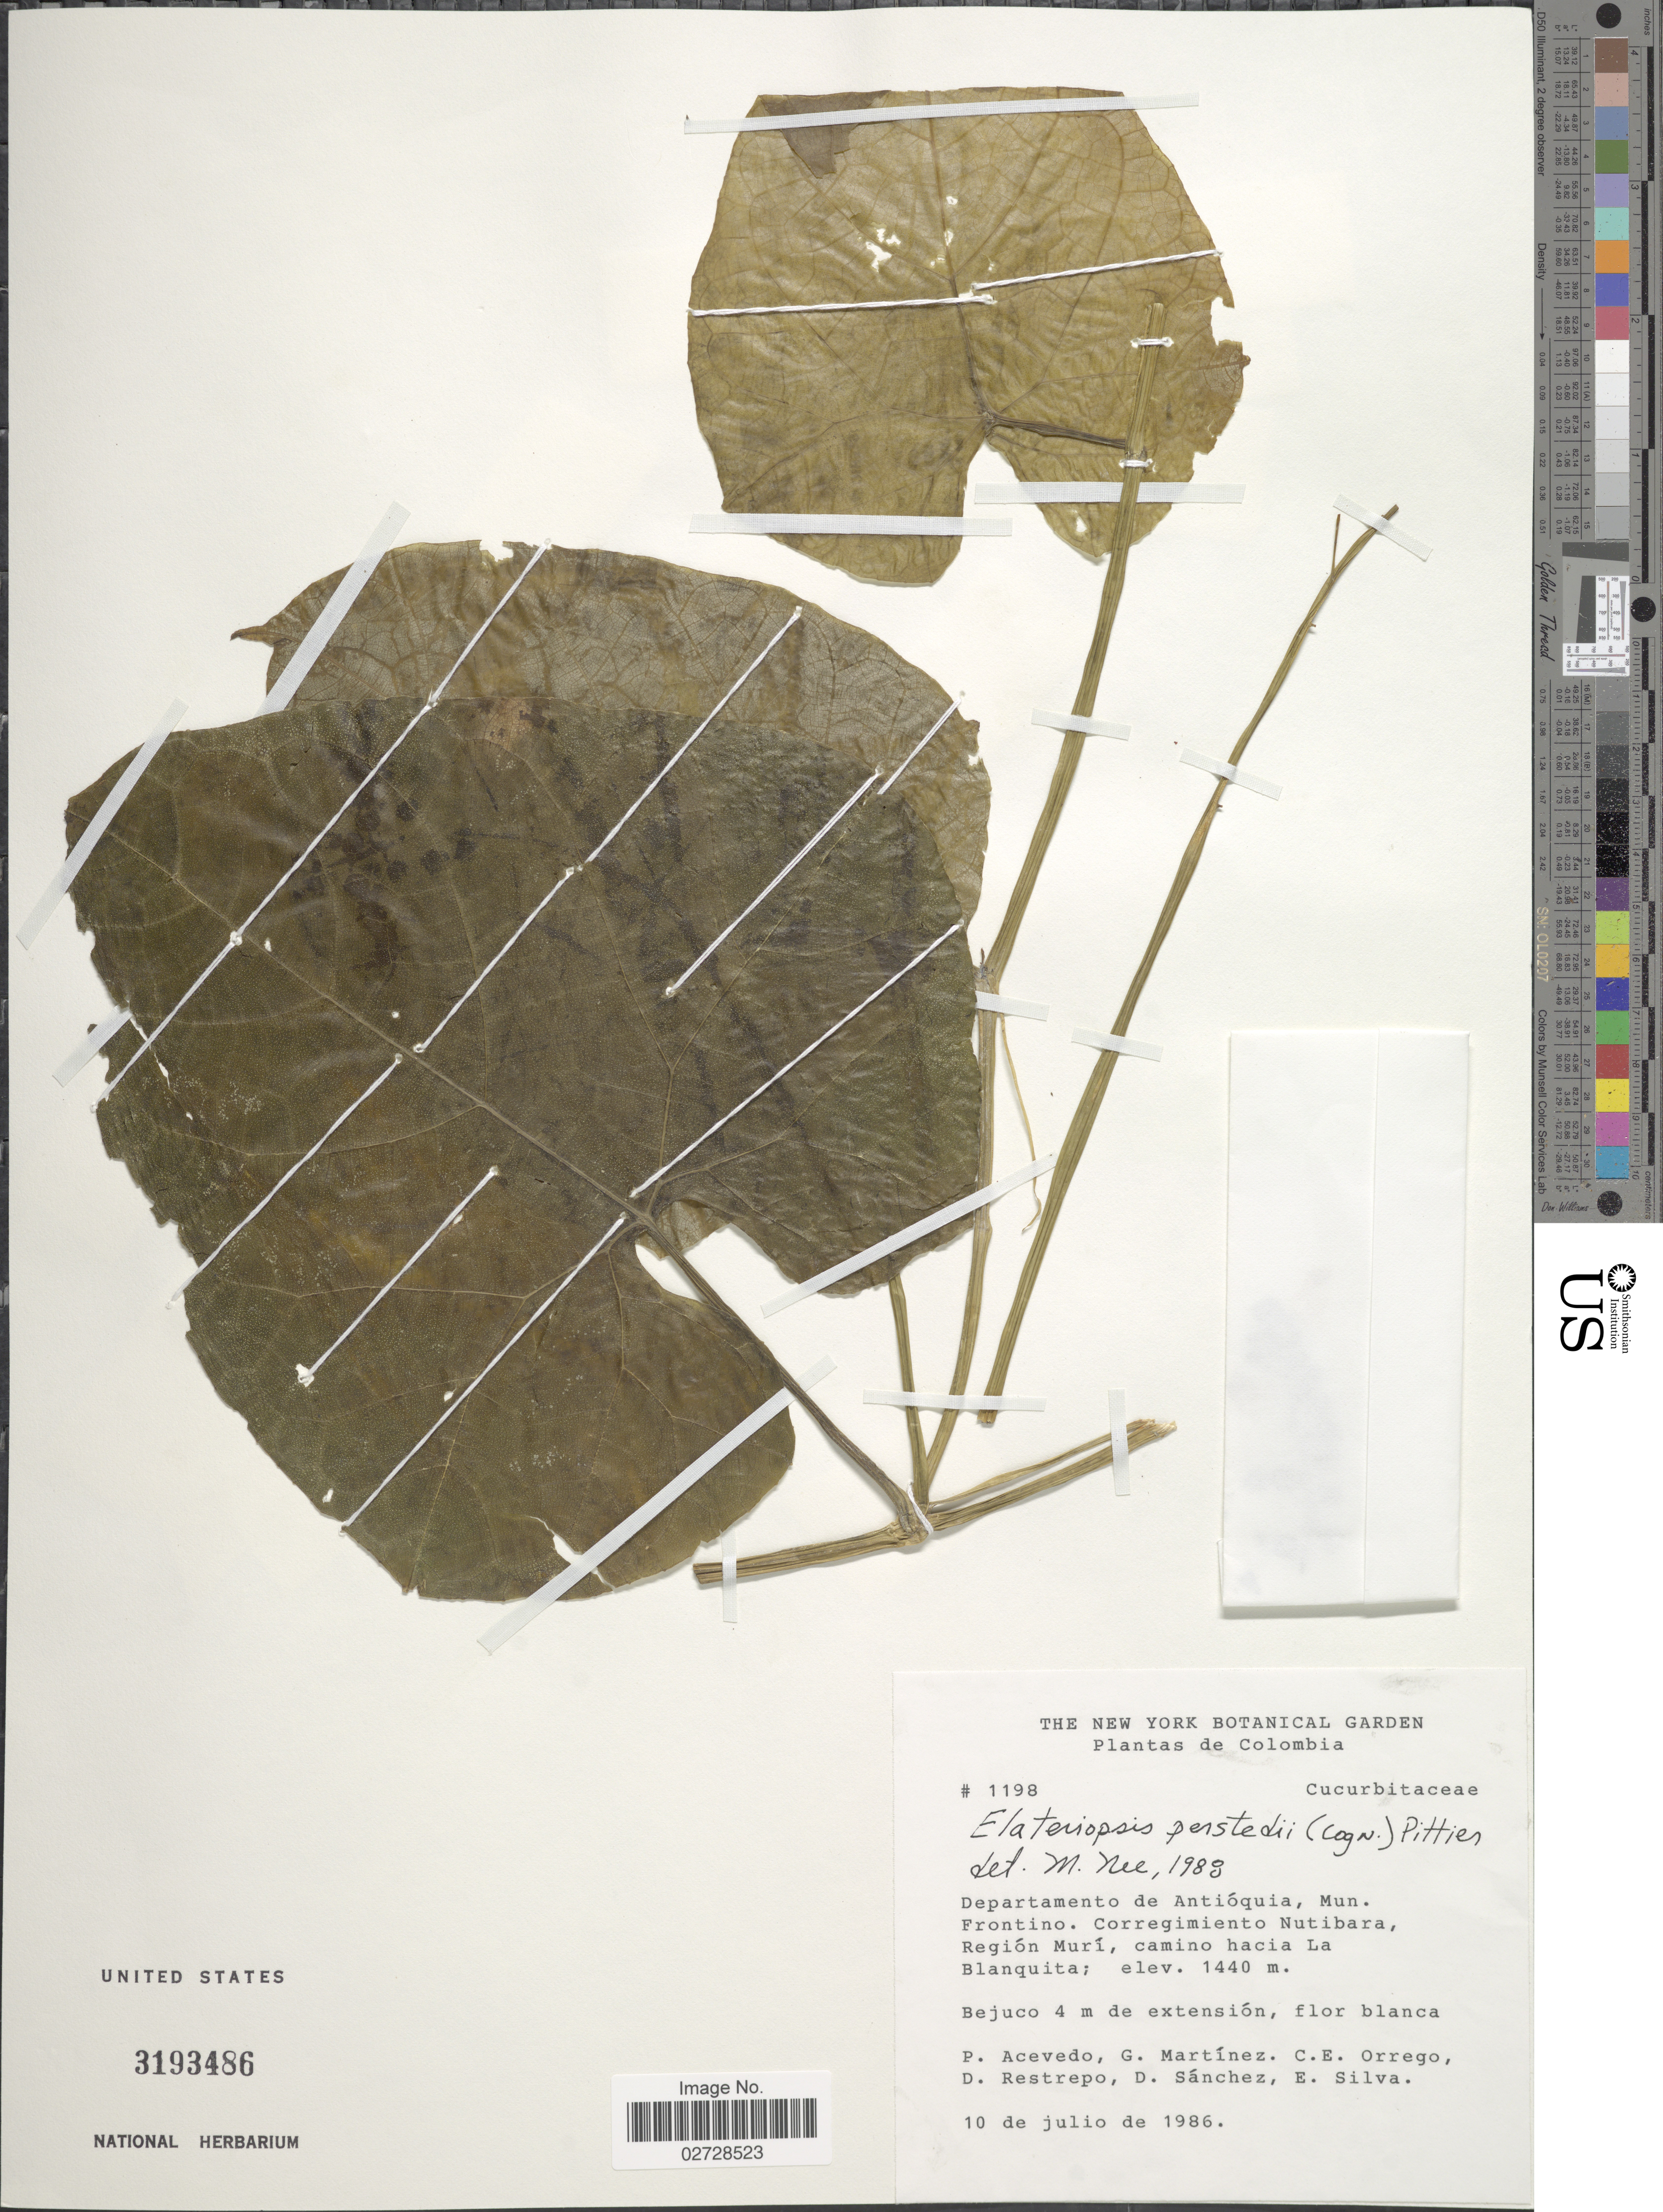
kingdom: Plantae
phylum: Tracheophyta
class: Magnoliopsida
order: Cucurbitales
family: Cucurbitaceae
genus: Hanburia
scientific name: Hanburia oerstedii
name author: (Cogn.) H. Schaef. & S.S. Renner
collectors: P. Acevedo-Rodr., G. Martínez, C. Orrego, D. Restrepo & et al.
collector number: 1198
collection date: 1986-07-10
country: Colombia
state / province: Antioquia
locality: Mun. Frontino, Corregimiento Nutibara, Region Muri, camino hacia La Blanquita.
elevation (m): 1440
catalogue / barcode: US 3193486